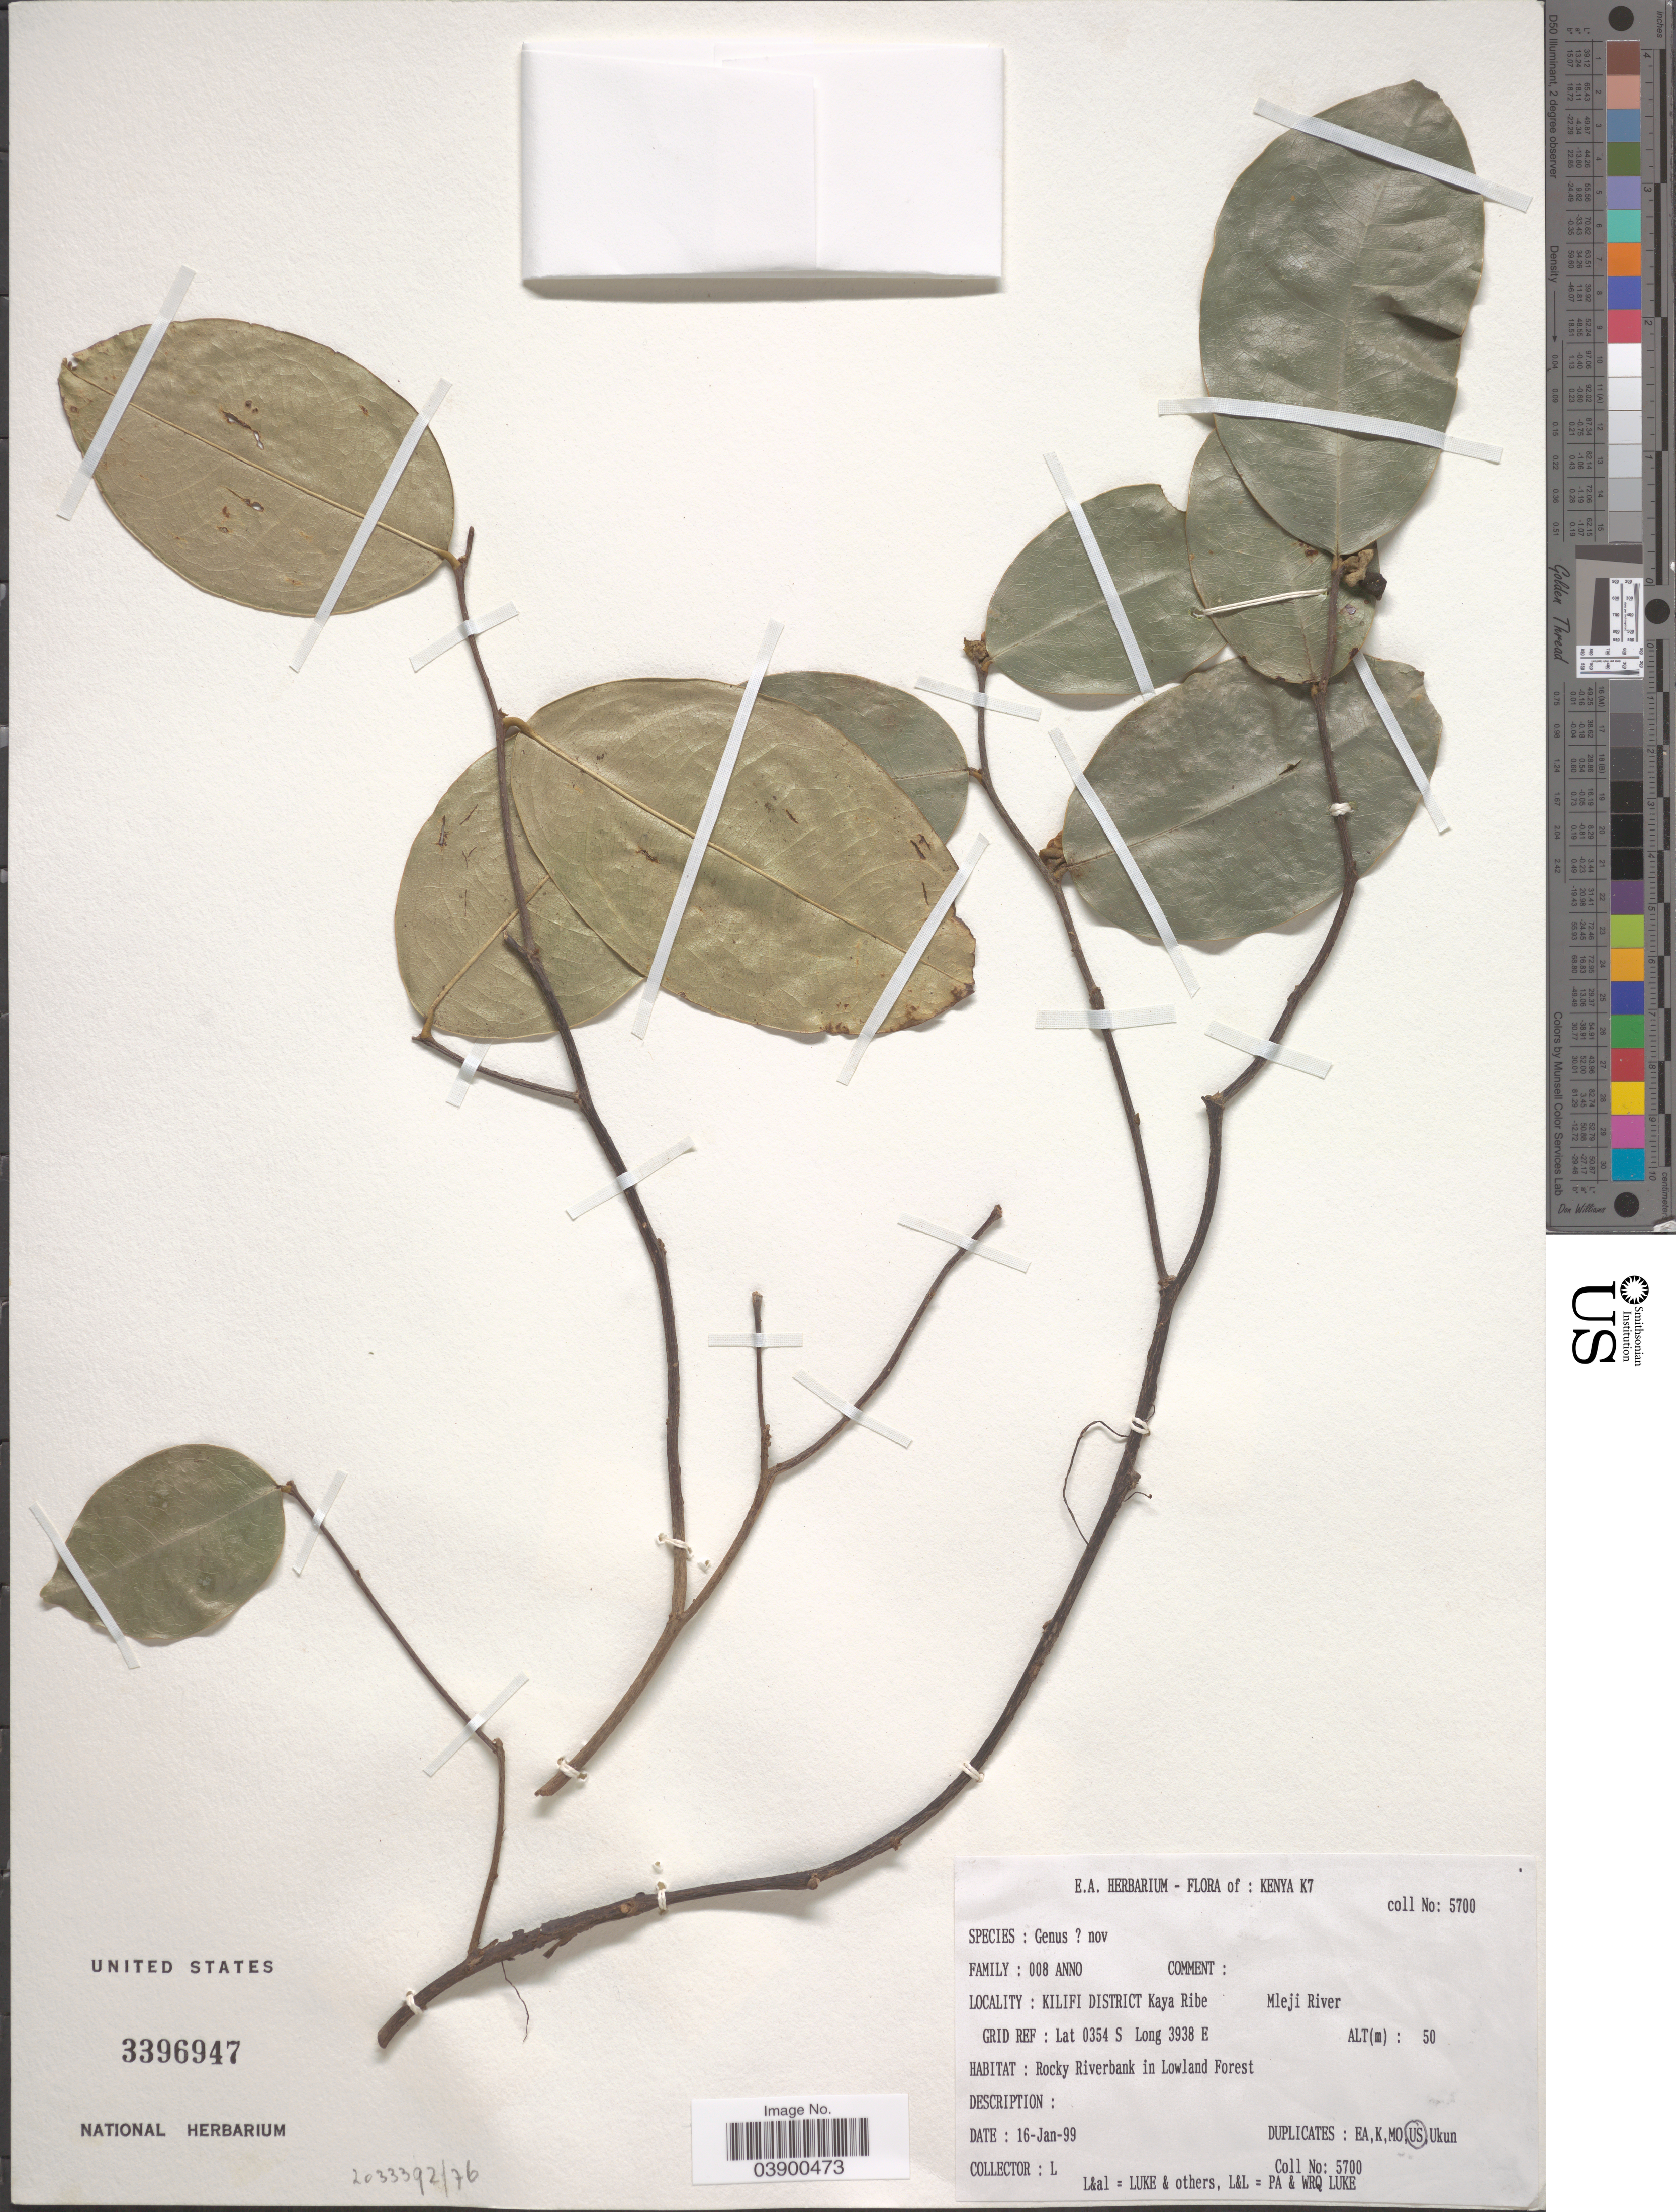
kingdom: Plantae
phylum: Tracheophyta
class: Magnoliopsida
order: Magnoliales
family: Annonaceae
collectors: -. Luke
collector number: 5700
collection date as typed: Transcribed d/m/y: 16/1/99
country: Kenya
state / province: Kilifi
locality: Kenya K7. Kalifi District Kaya Ribe Mieji River.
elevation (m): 50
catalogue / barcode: US 3396947